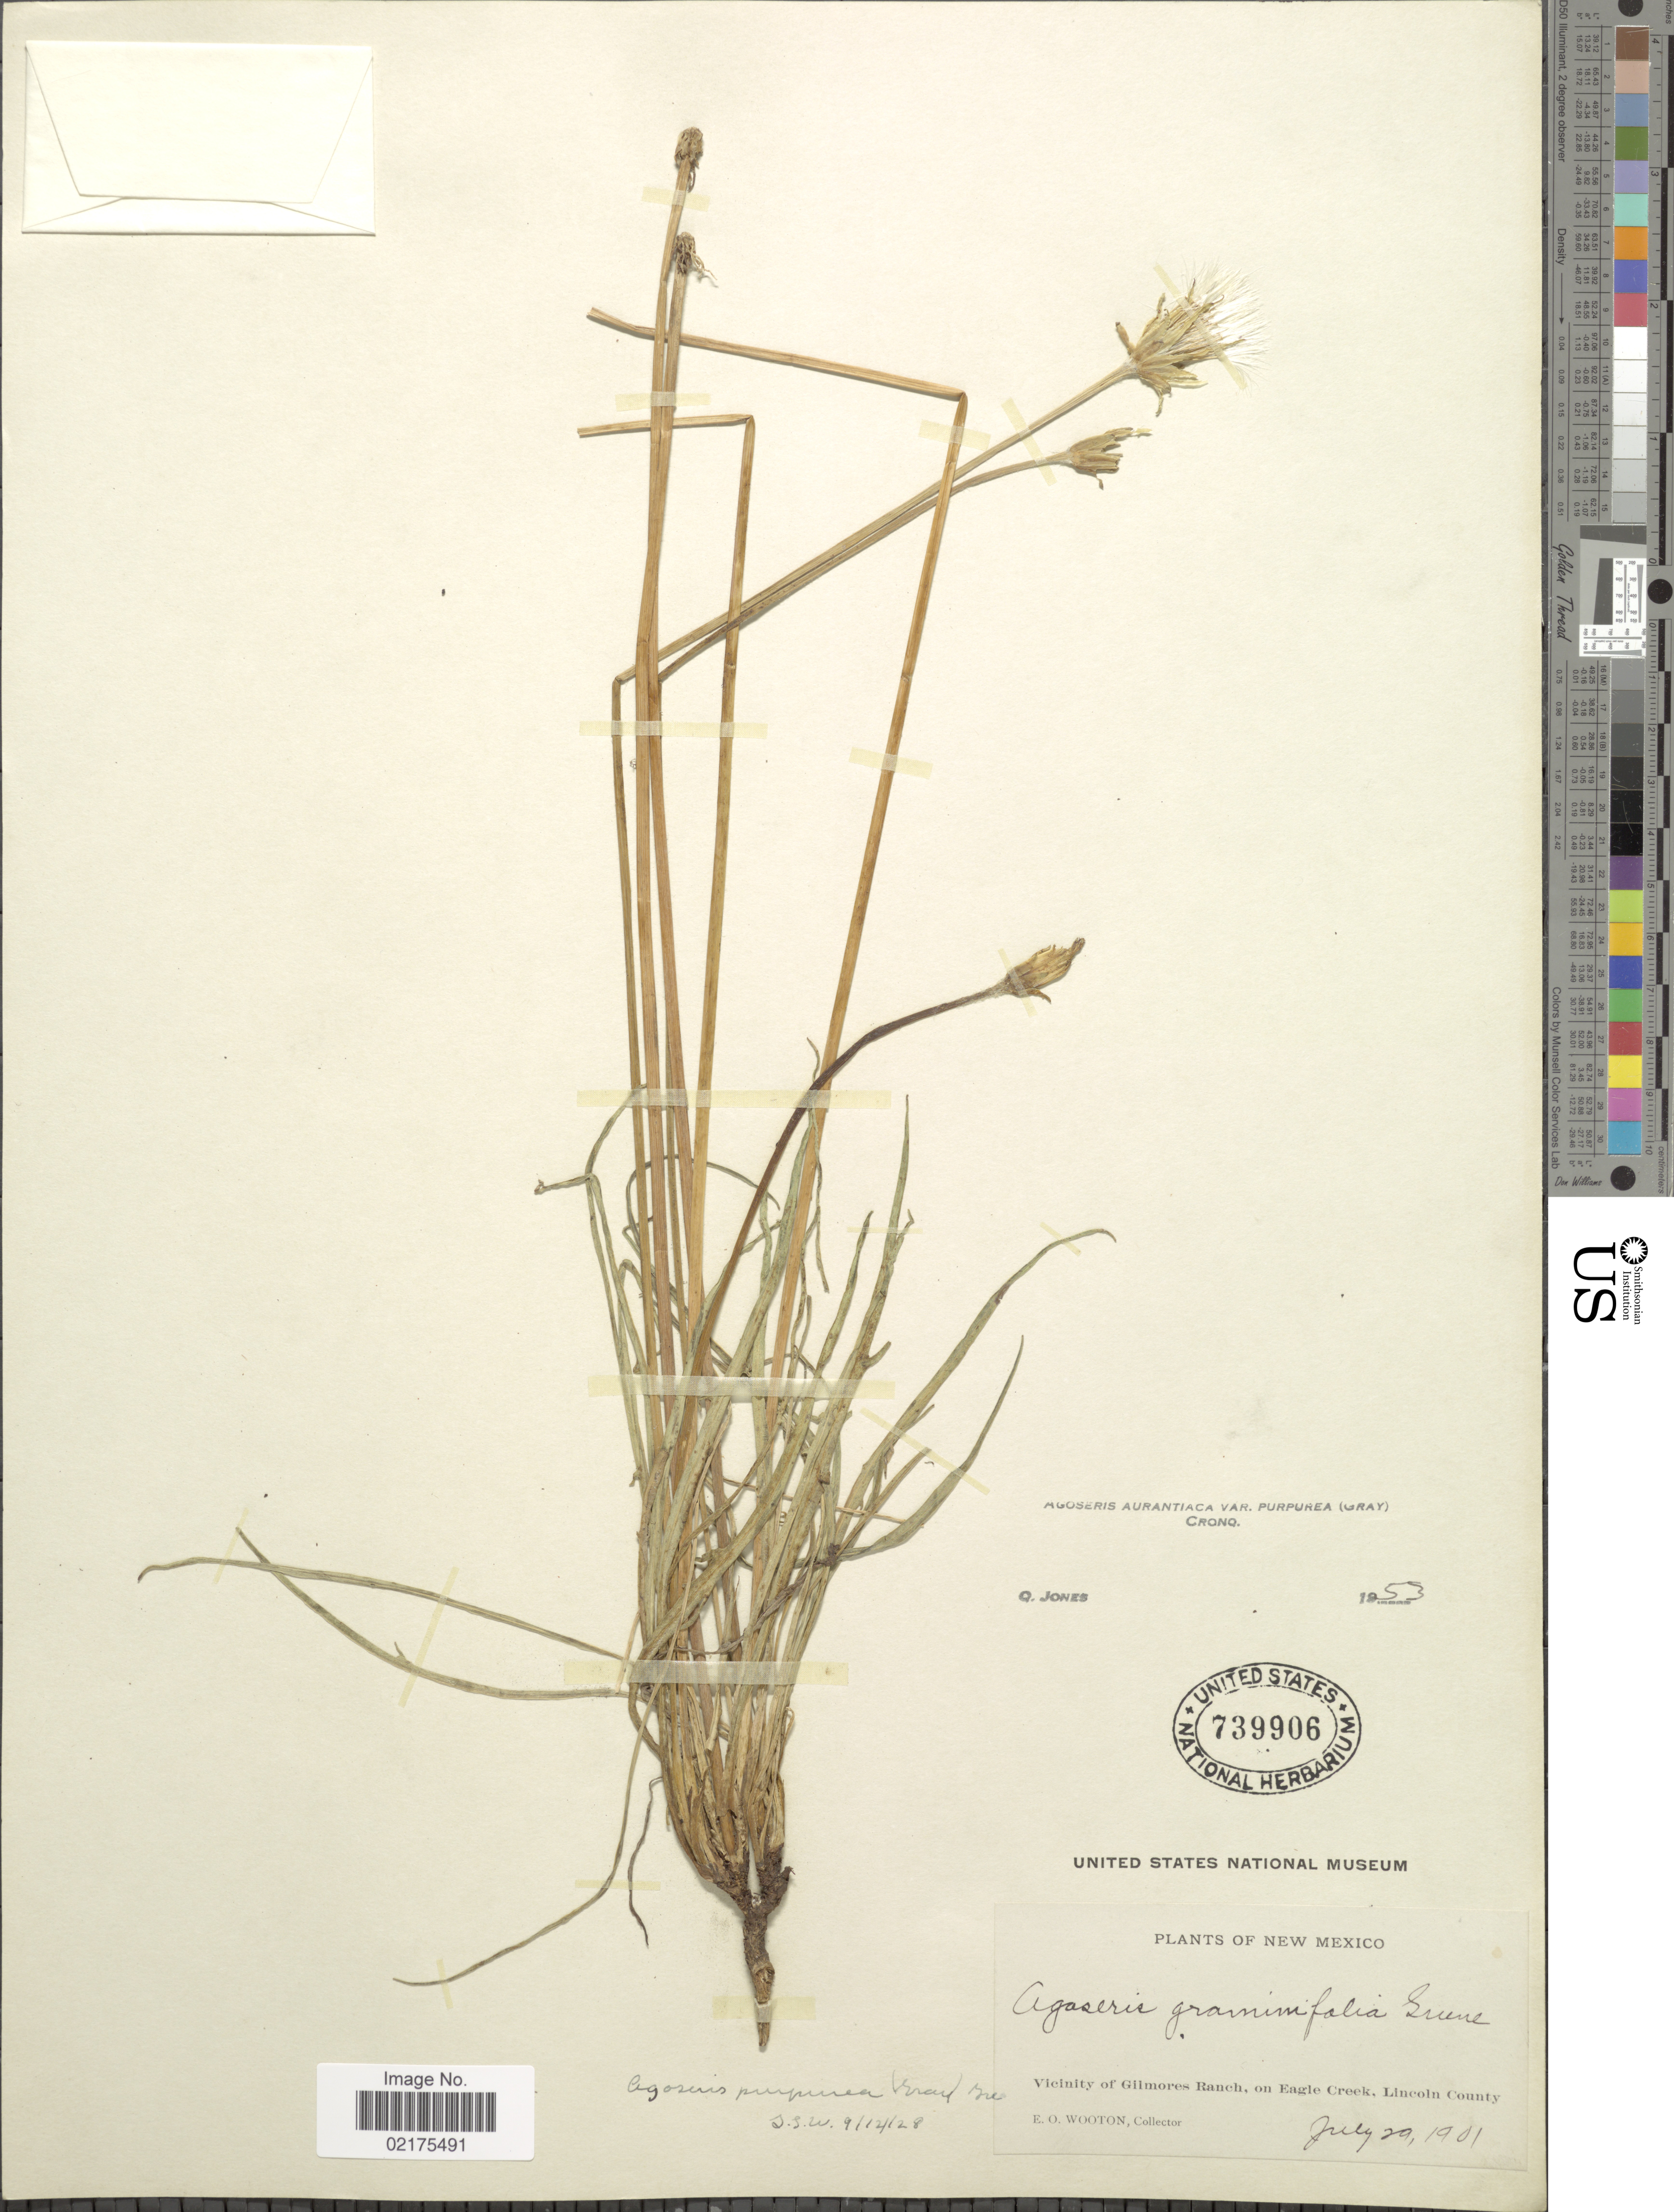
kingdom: Plantae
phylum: Tracheophyta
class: Magnoliopsida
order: Asterales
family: Asteraceae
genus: Agoseris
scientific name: Agoseris aurantiaca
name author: (Hook.) Greene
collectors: E. O. Wooton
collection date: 1901-07-29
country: United States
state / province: New Mexico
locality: Vicinity of Gilmores Ranch, on eagle Craak, Lincoln County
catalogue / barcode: US 739906